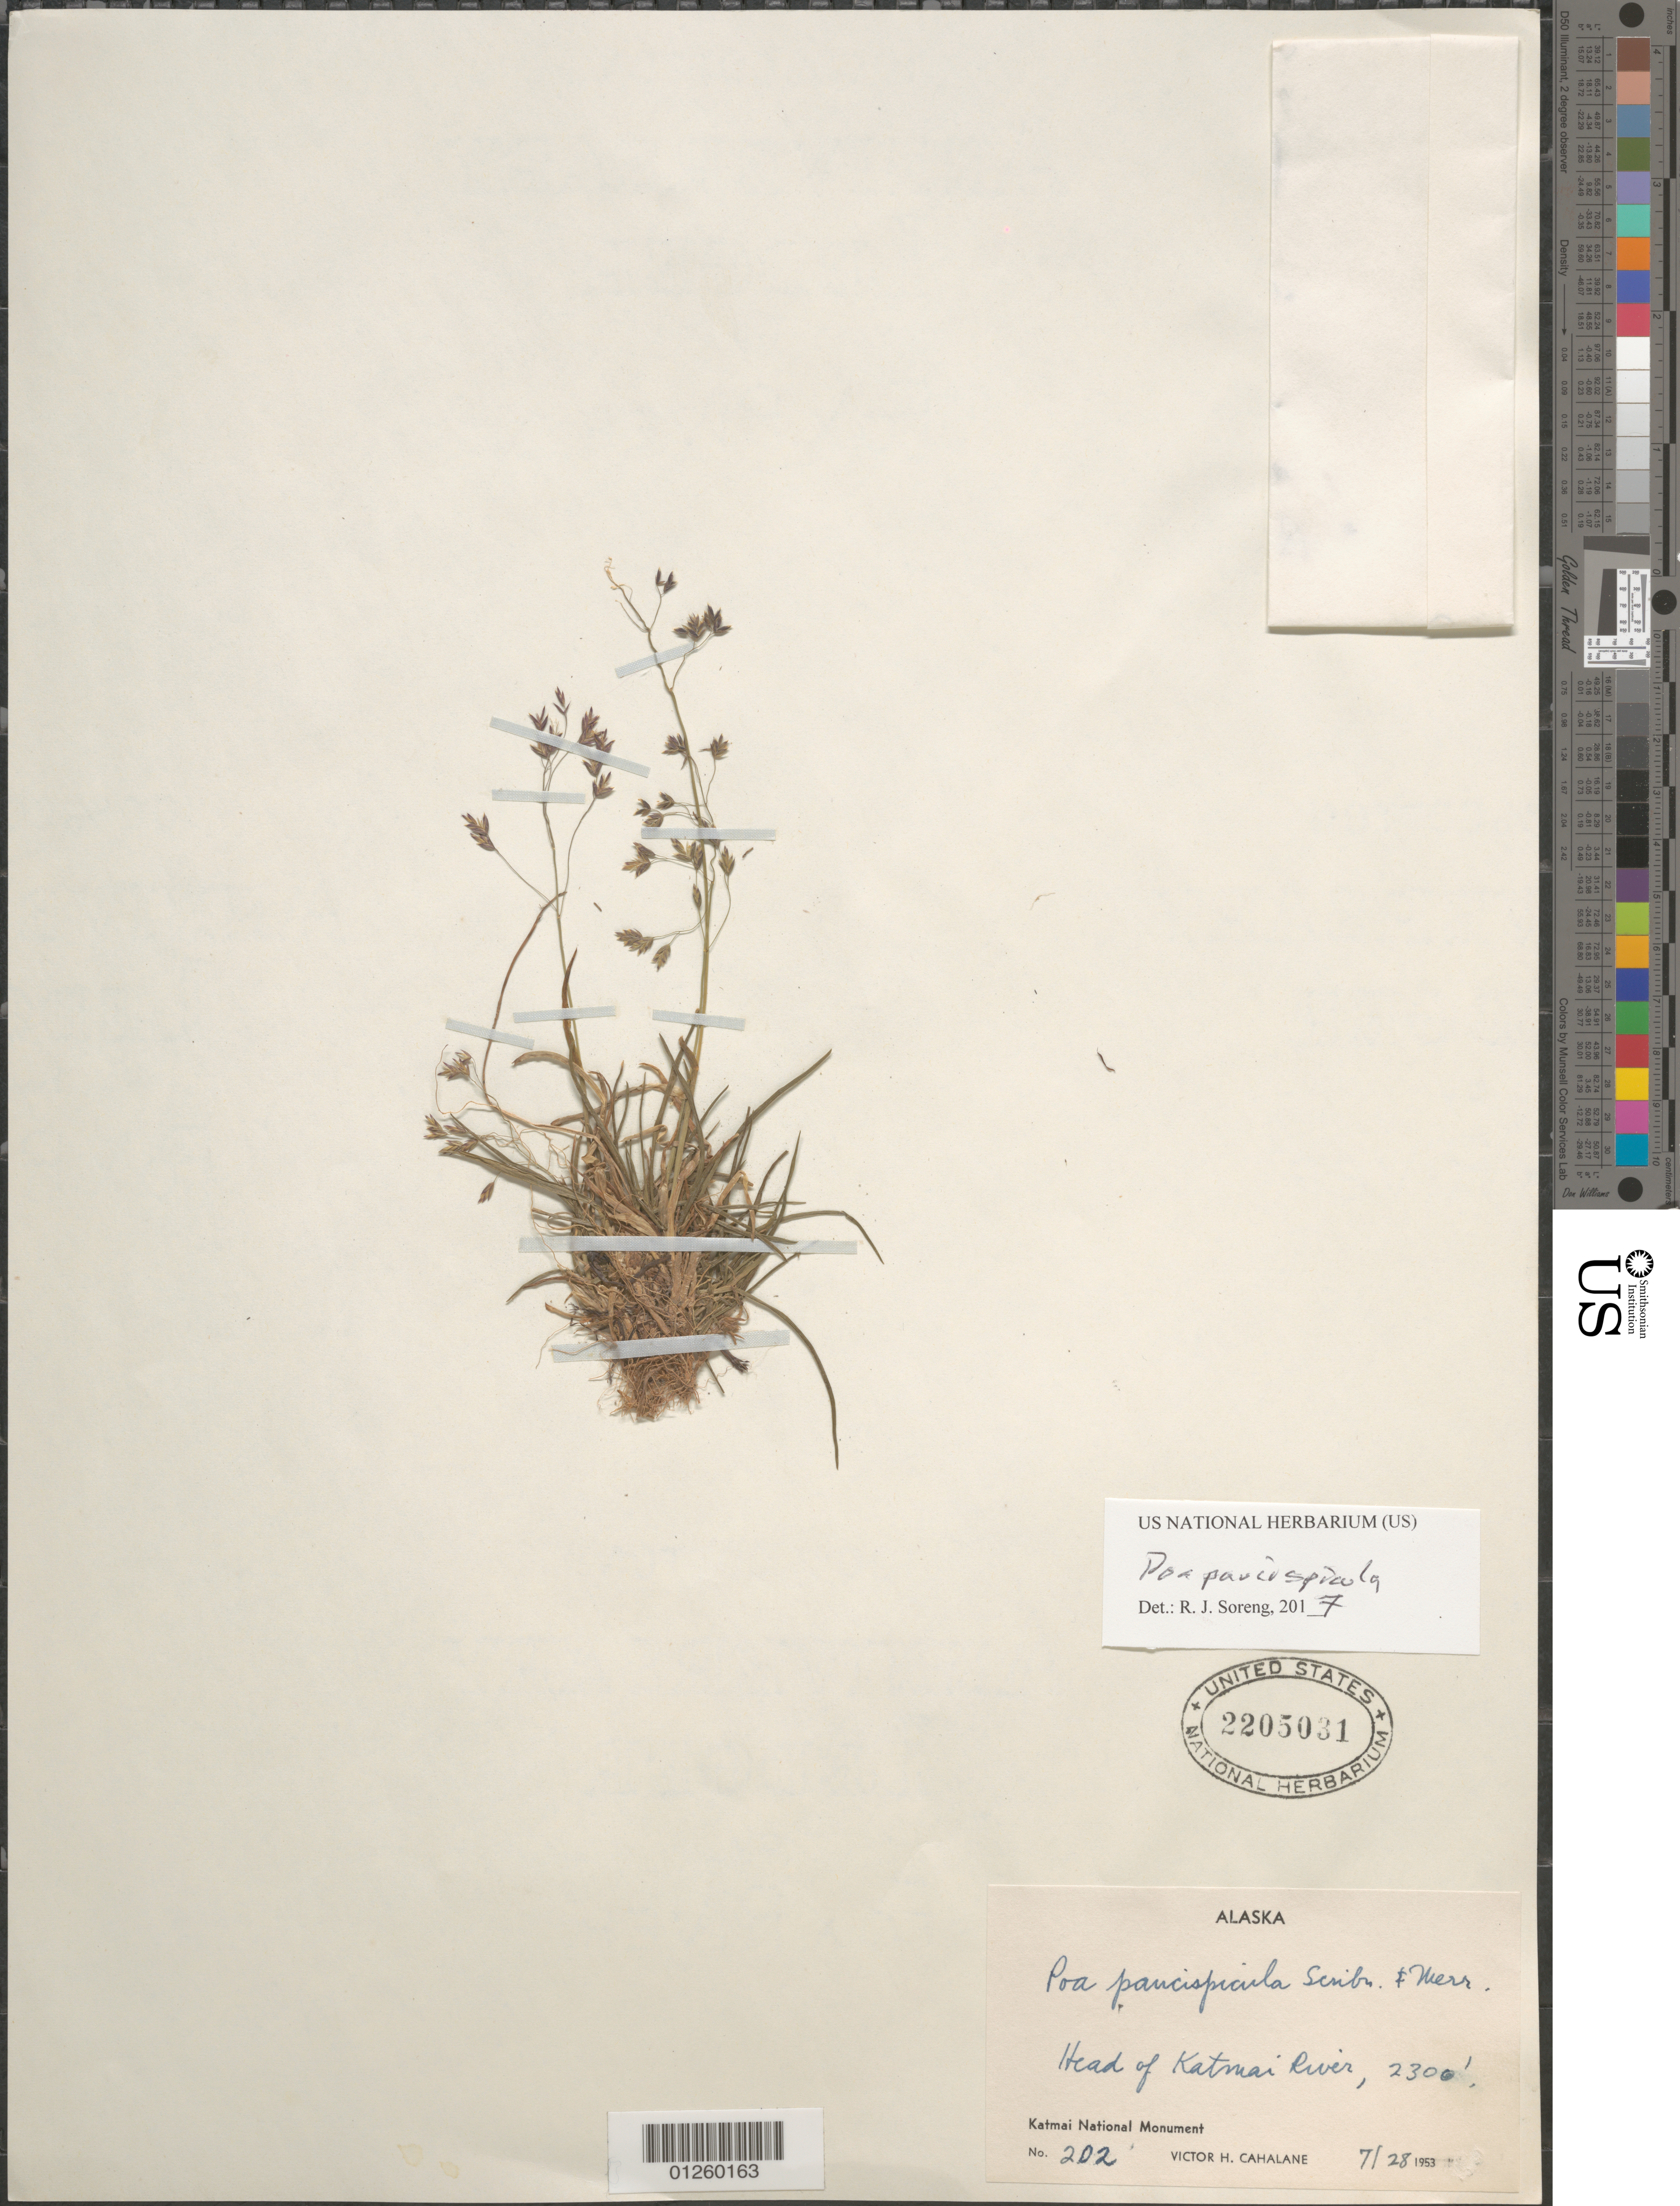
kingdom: Plantae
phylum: Tracheophyta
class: Liliopsida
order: Poales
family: Poaceae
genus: Poa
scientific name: Poa paucispicula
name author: Scribn. & Merr.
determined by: Soreng, Robert J., Research Associate (BOT), Smithsonian Institution - National Museum of Natural History (UNITED STATES)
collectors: V. Cahalane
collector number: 202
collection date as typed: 7/28 1953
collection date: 1953-07-28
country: United States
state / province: Alaska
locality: Head of Katmai River, Katmai National Monument.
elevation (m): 701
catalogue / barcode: US 2205031